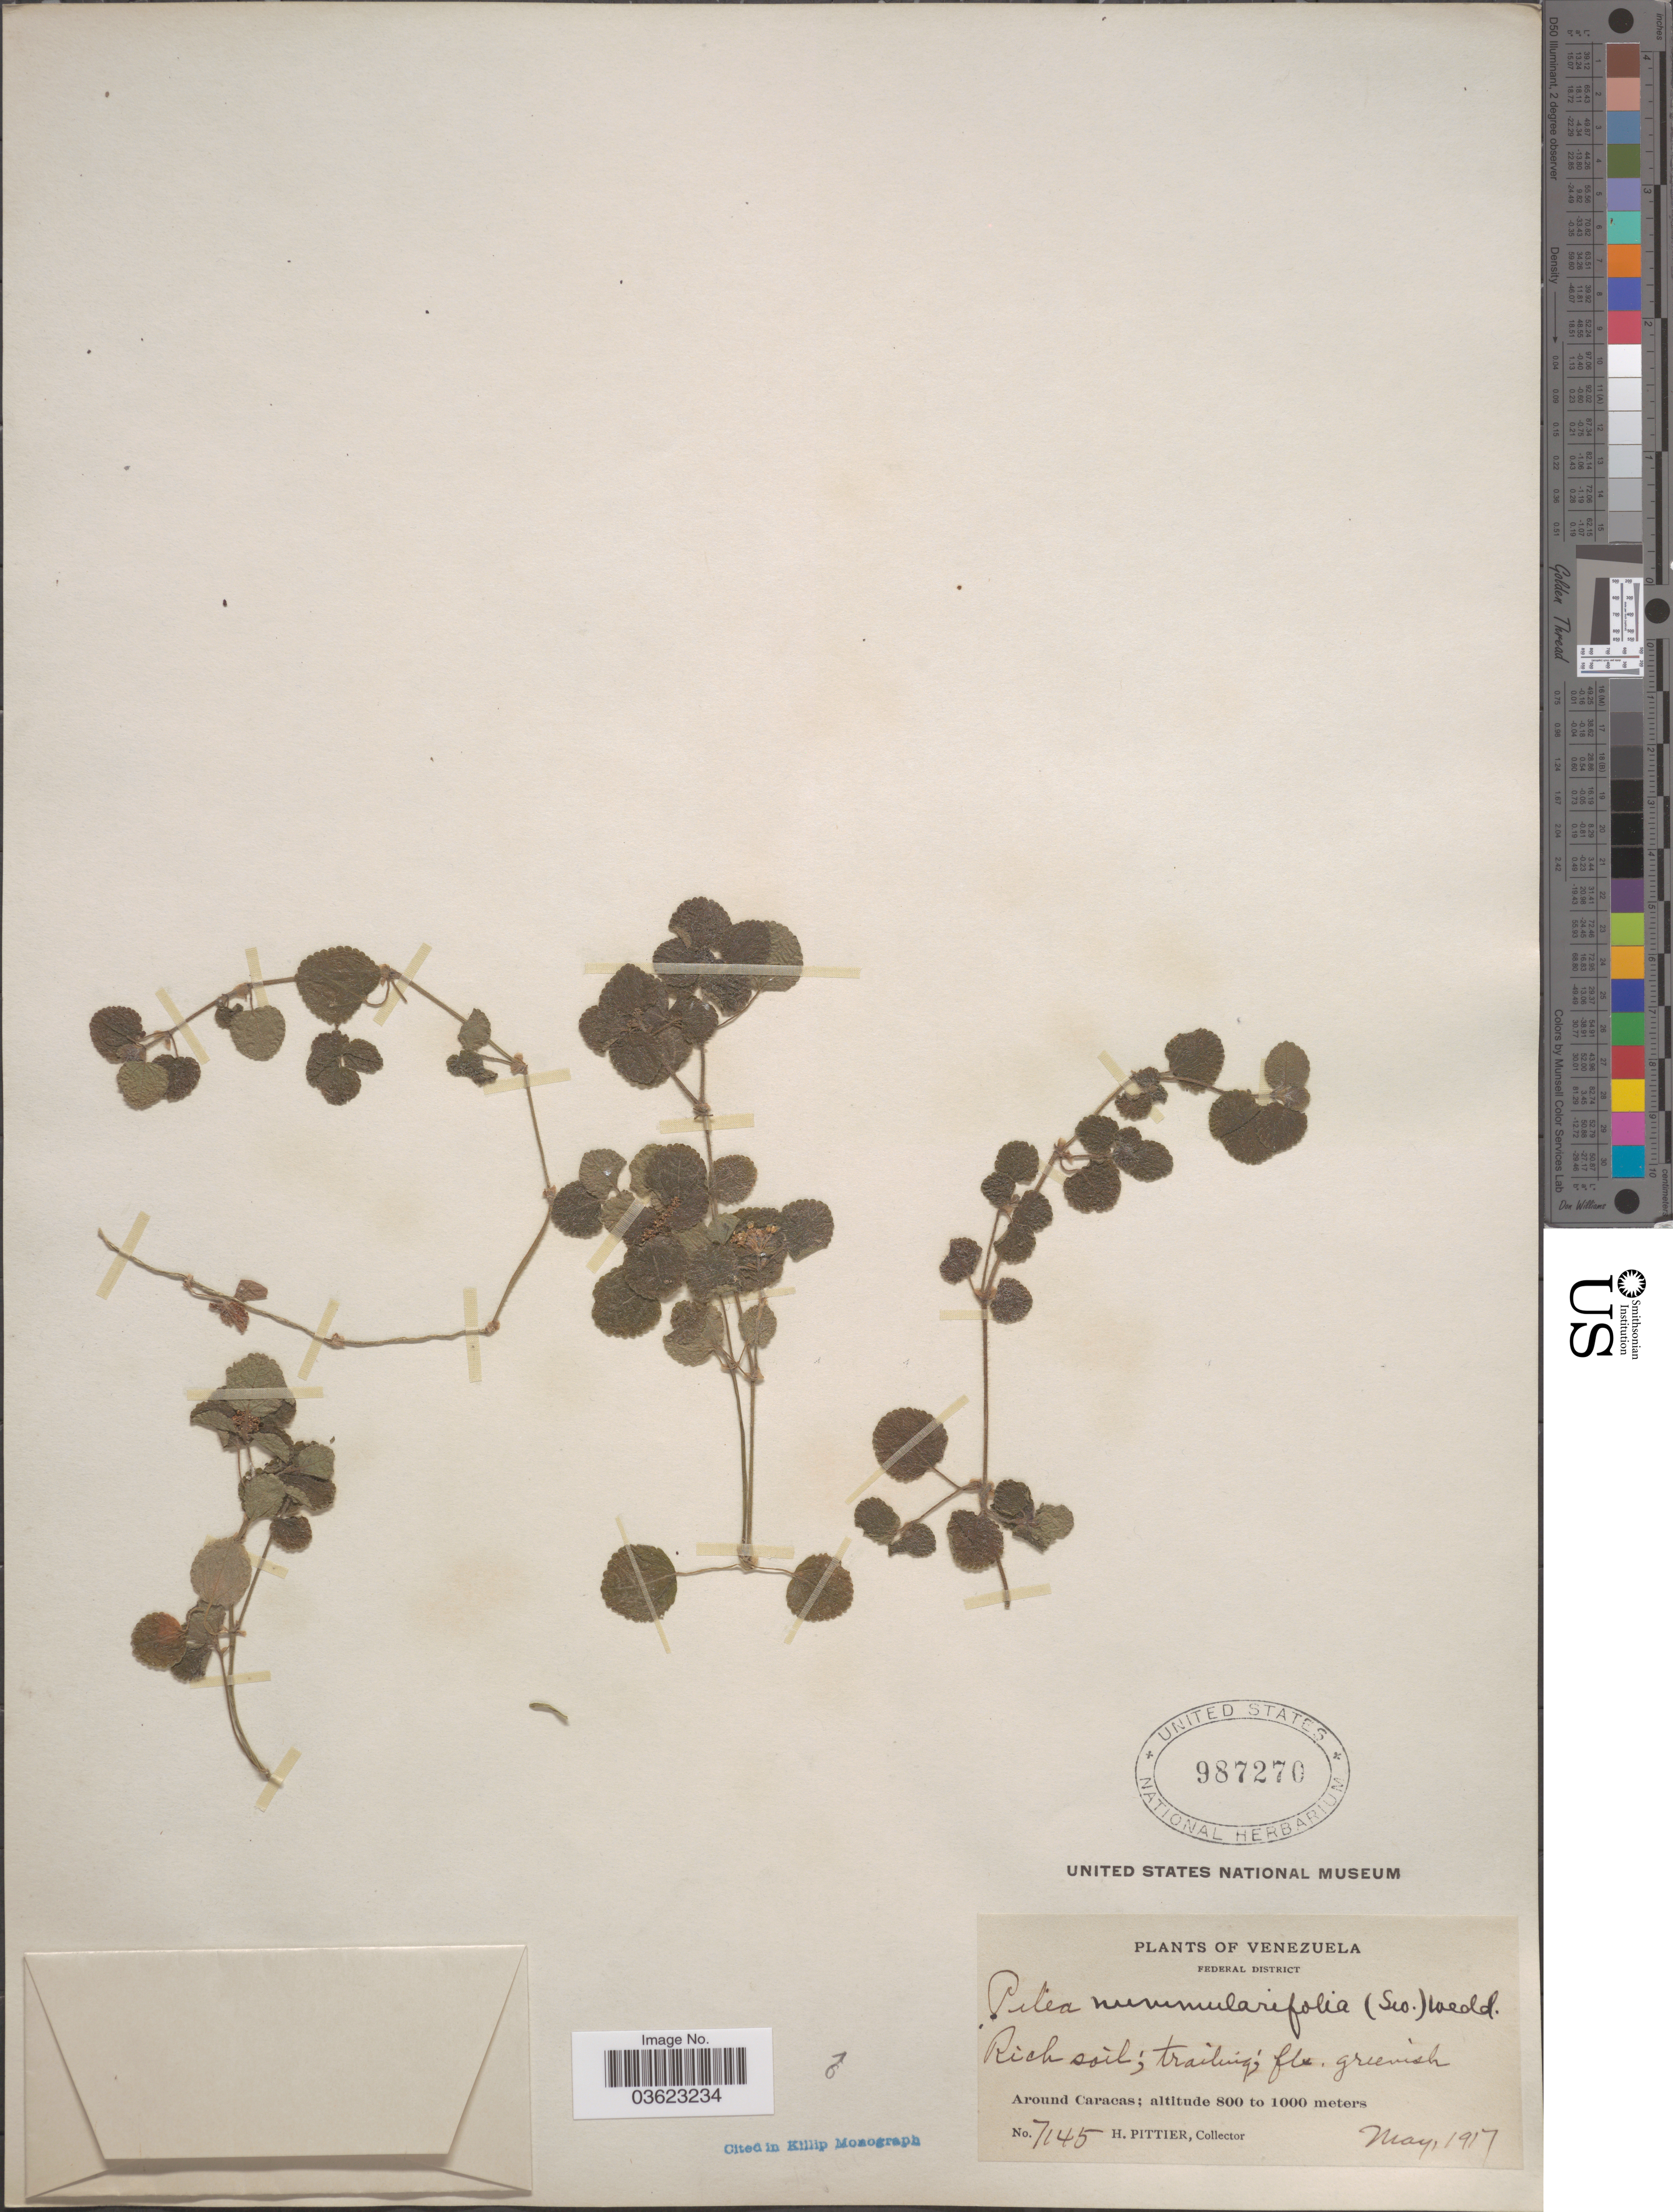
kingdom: Plantae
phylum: Tracheophyta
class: Magnoliopsida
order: Rosales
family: Urticaceae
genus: Pilea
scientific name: Pilea nummularifolia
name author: (Sw.) Wedd.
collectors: H. F. Pittier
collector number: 7145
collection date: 1917-05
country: Venezuela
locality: Federal District. Around Caracas.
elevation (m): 800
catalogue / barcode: US 987270